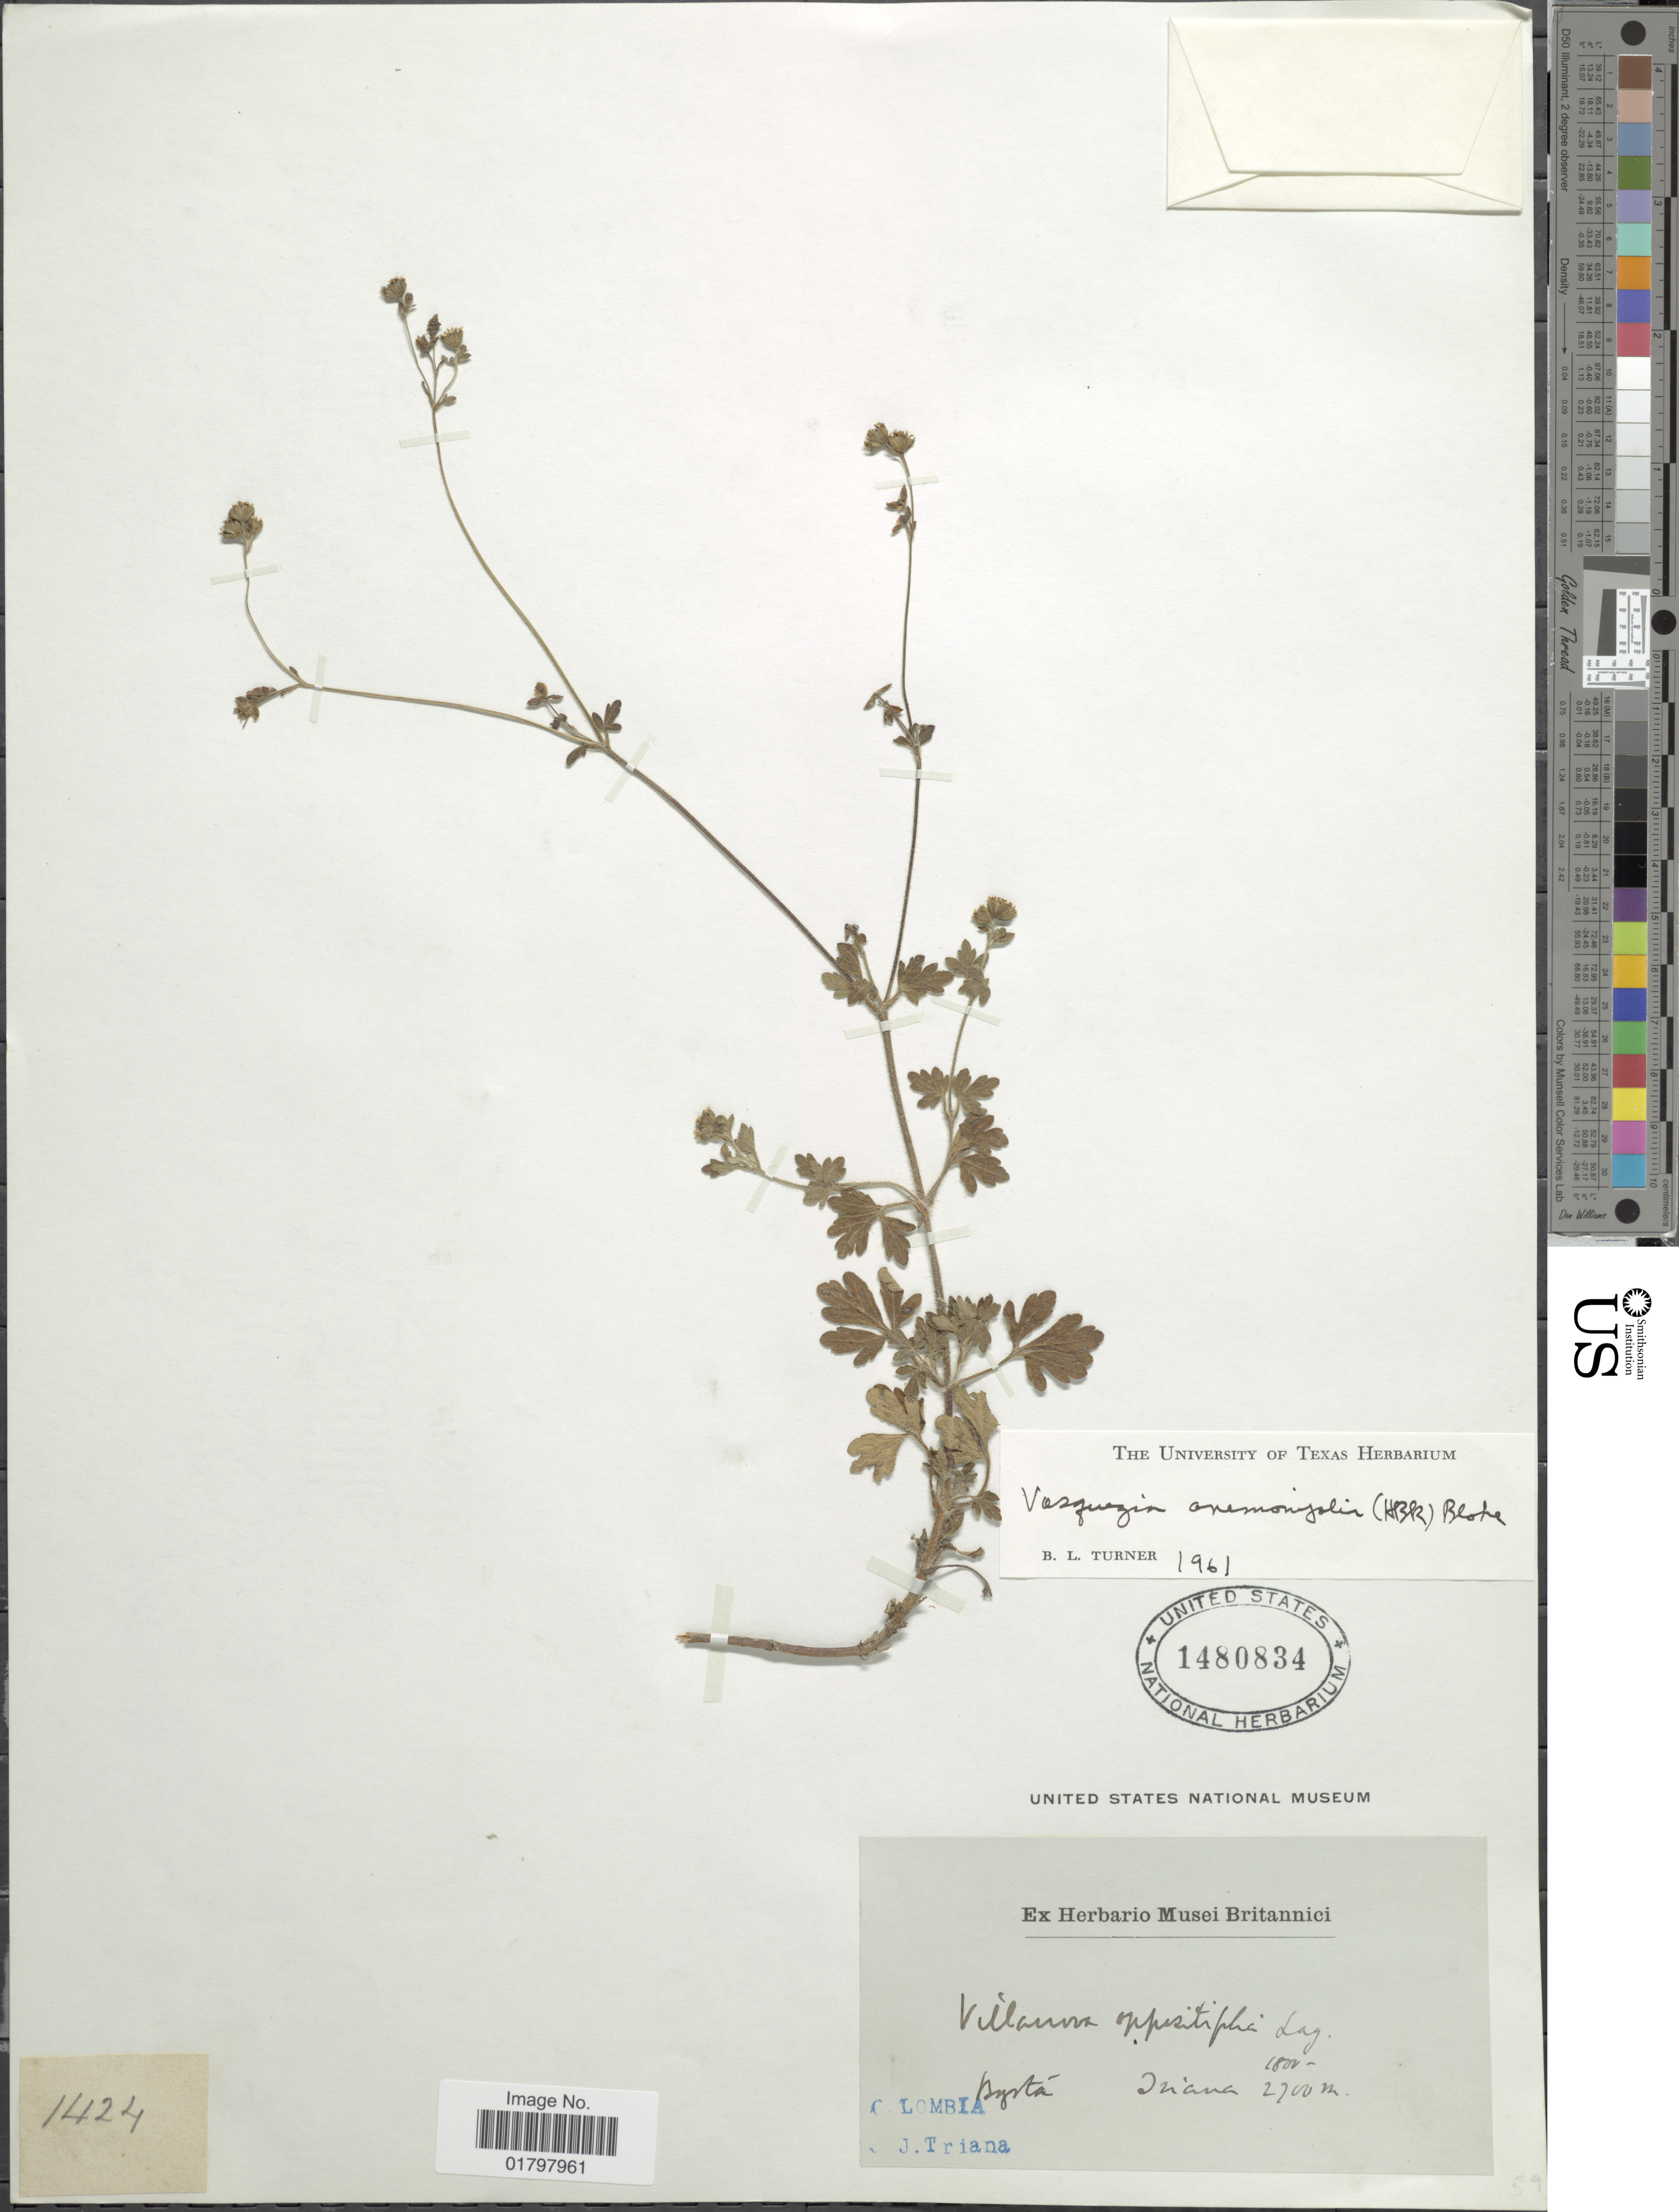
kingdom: Plantae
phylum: Tracheophyta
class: Magnoliopsida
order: Asterales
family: Asteraceae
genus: Vasquesia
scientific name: Vasquesia anemonifolia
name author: (Kunth) Less.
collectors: J. Triana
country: Colombia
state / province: Bogota D.C.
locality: Bogotá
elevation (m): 1800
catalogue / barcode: US 1480834